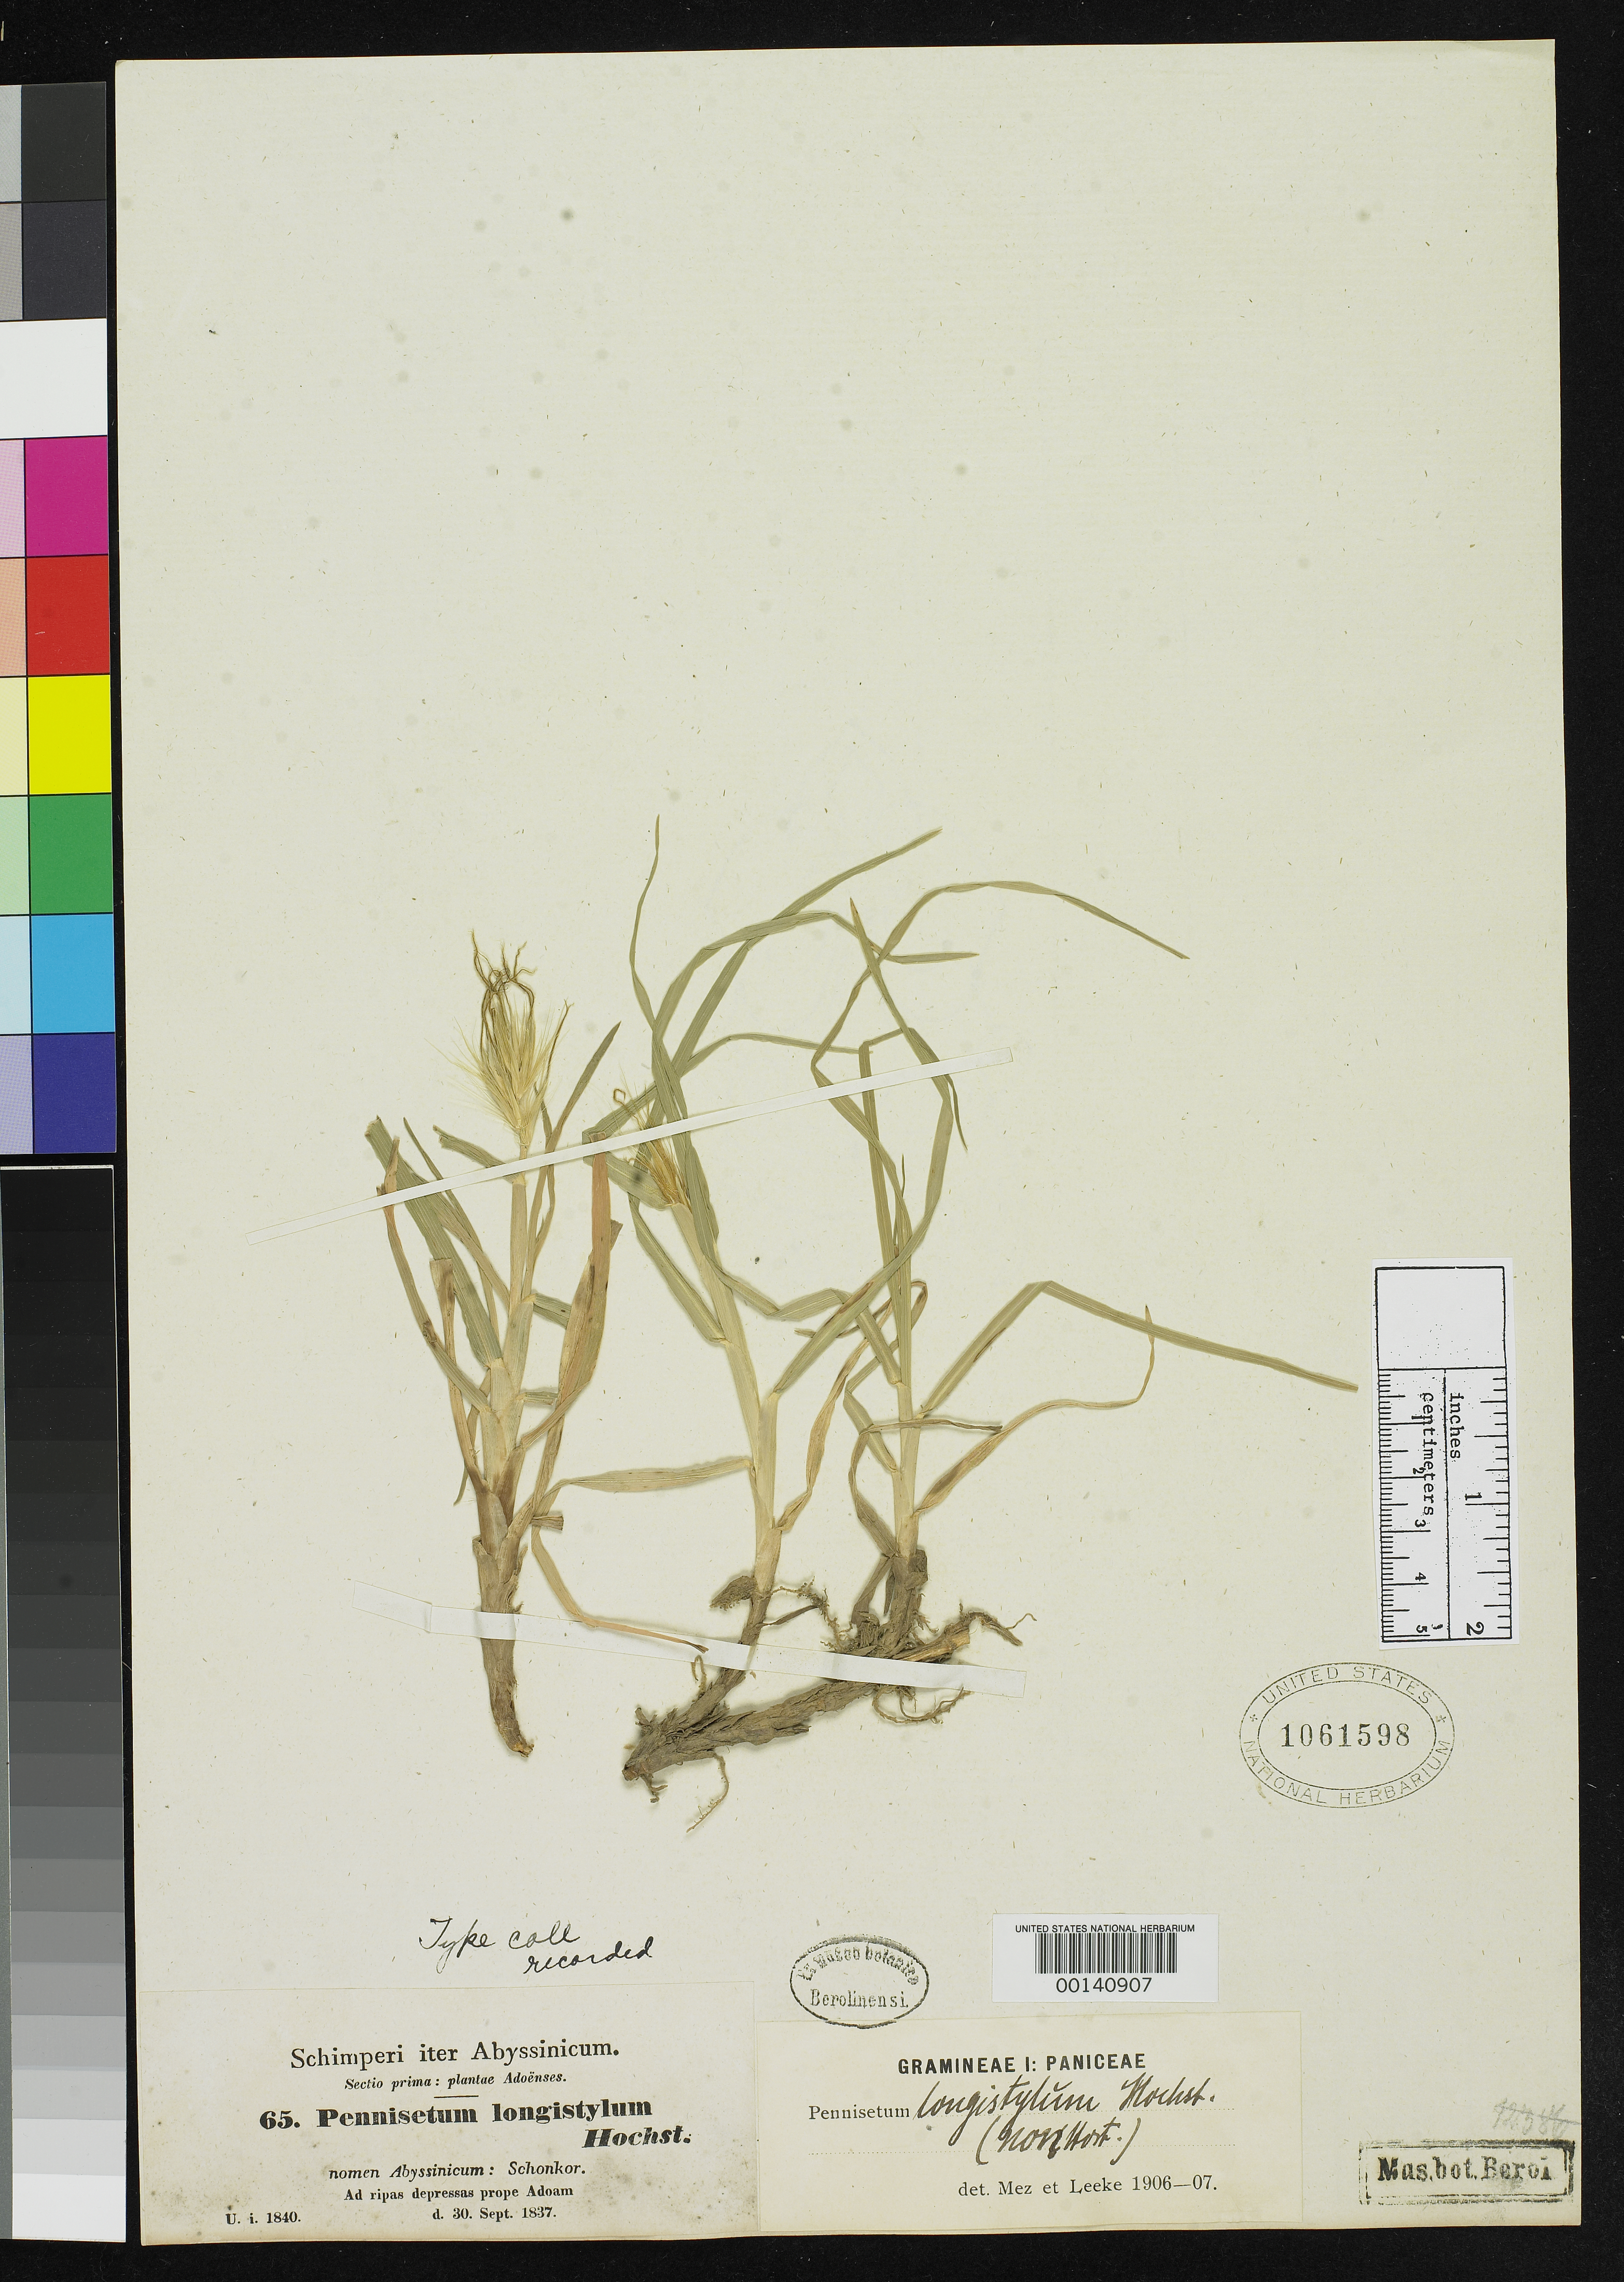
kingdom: Plantae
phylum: Tracheophyta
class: Liliopsida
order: Poales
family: Poaceae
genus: Pennisetum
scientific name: Pennisetum longistylum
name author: Hochst. ex A. Rich.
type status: Isotype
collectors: G. W. Schimper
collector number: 65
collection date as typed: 30 Sep 1837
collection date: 1837-09-30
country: Ethiopia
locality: Schonkor.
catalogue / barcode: US 1061598